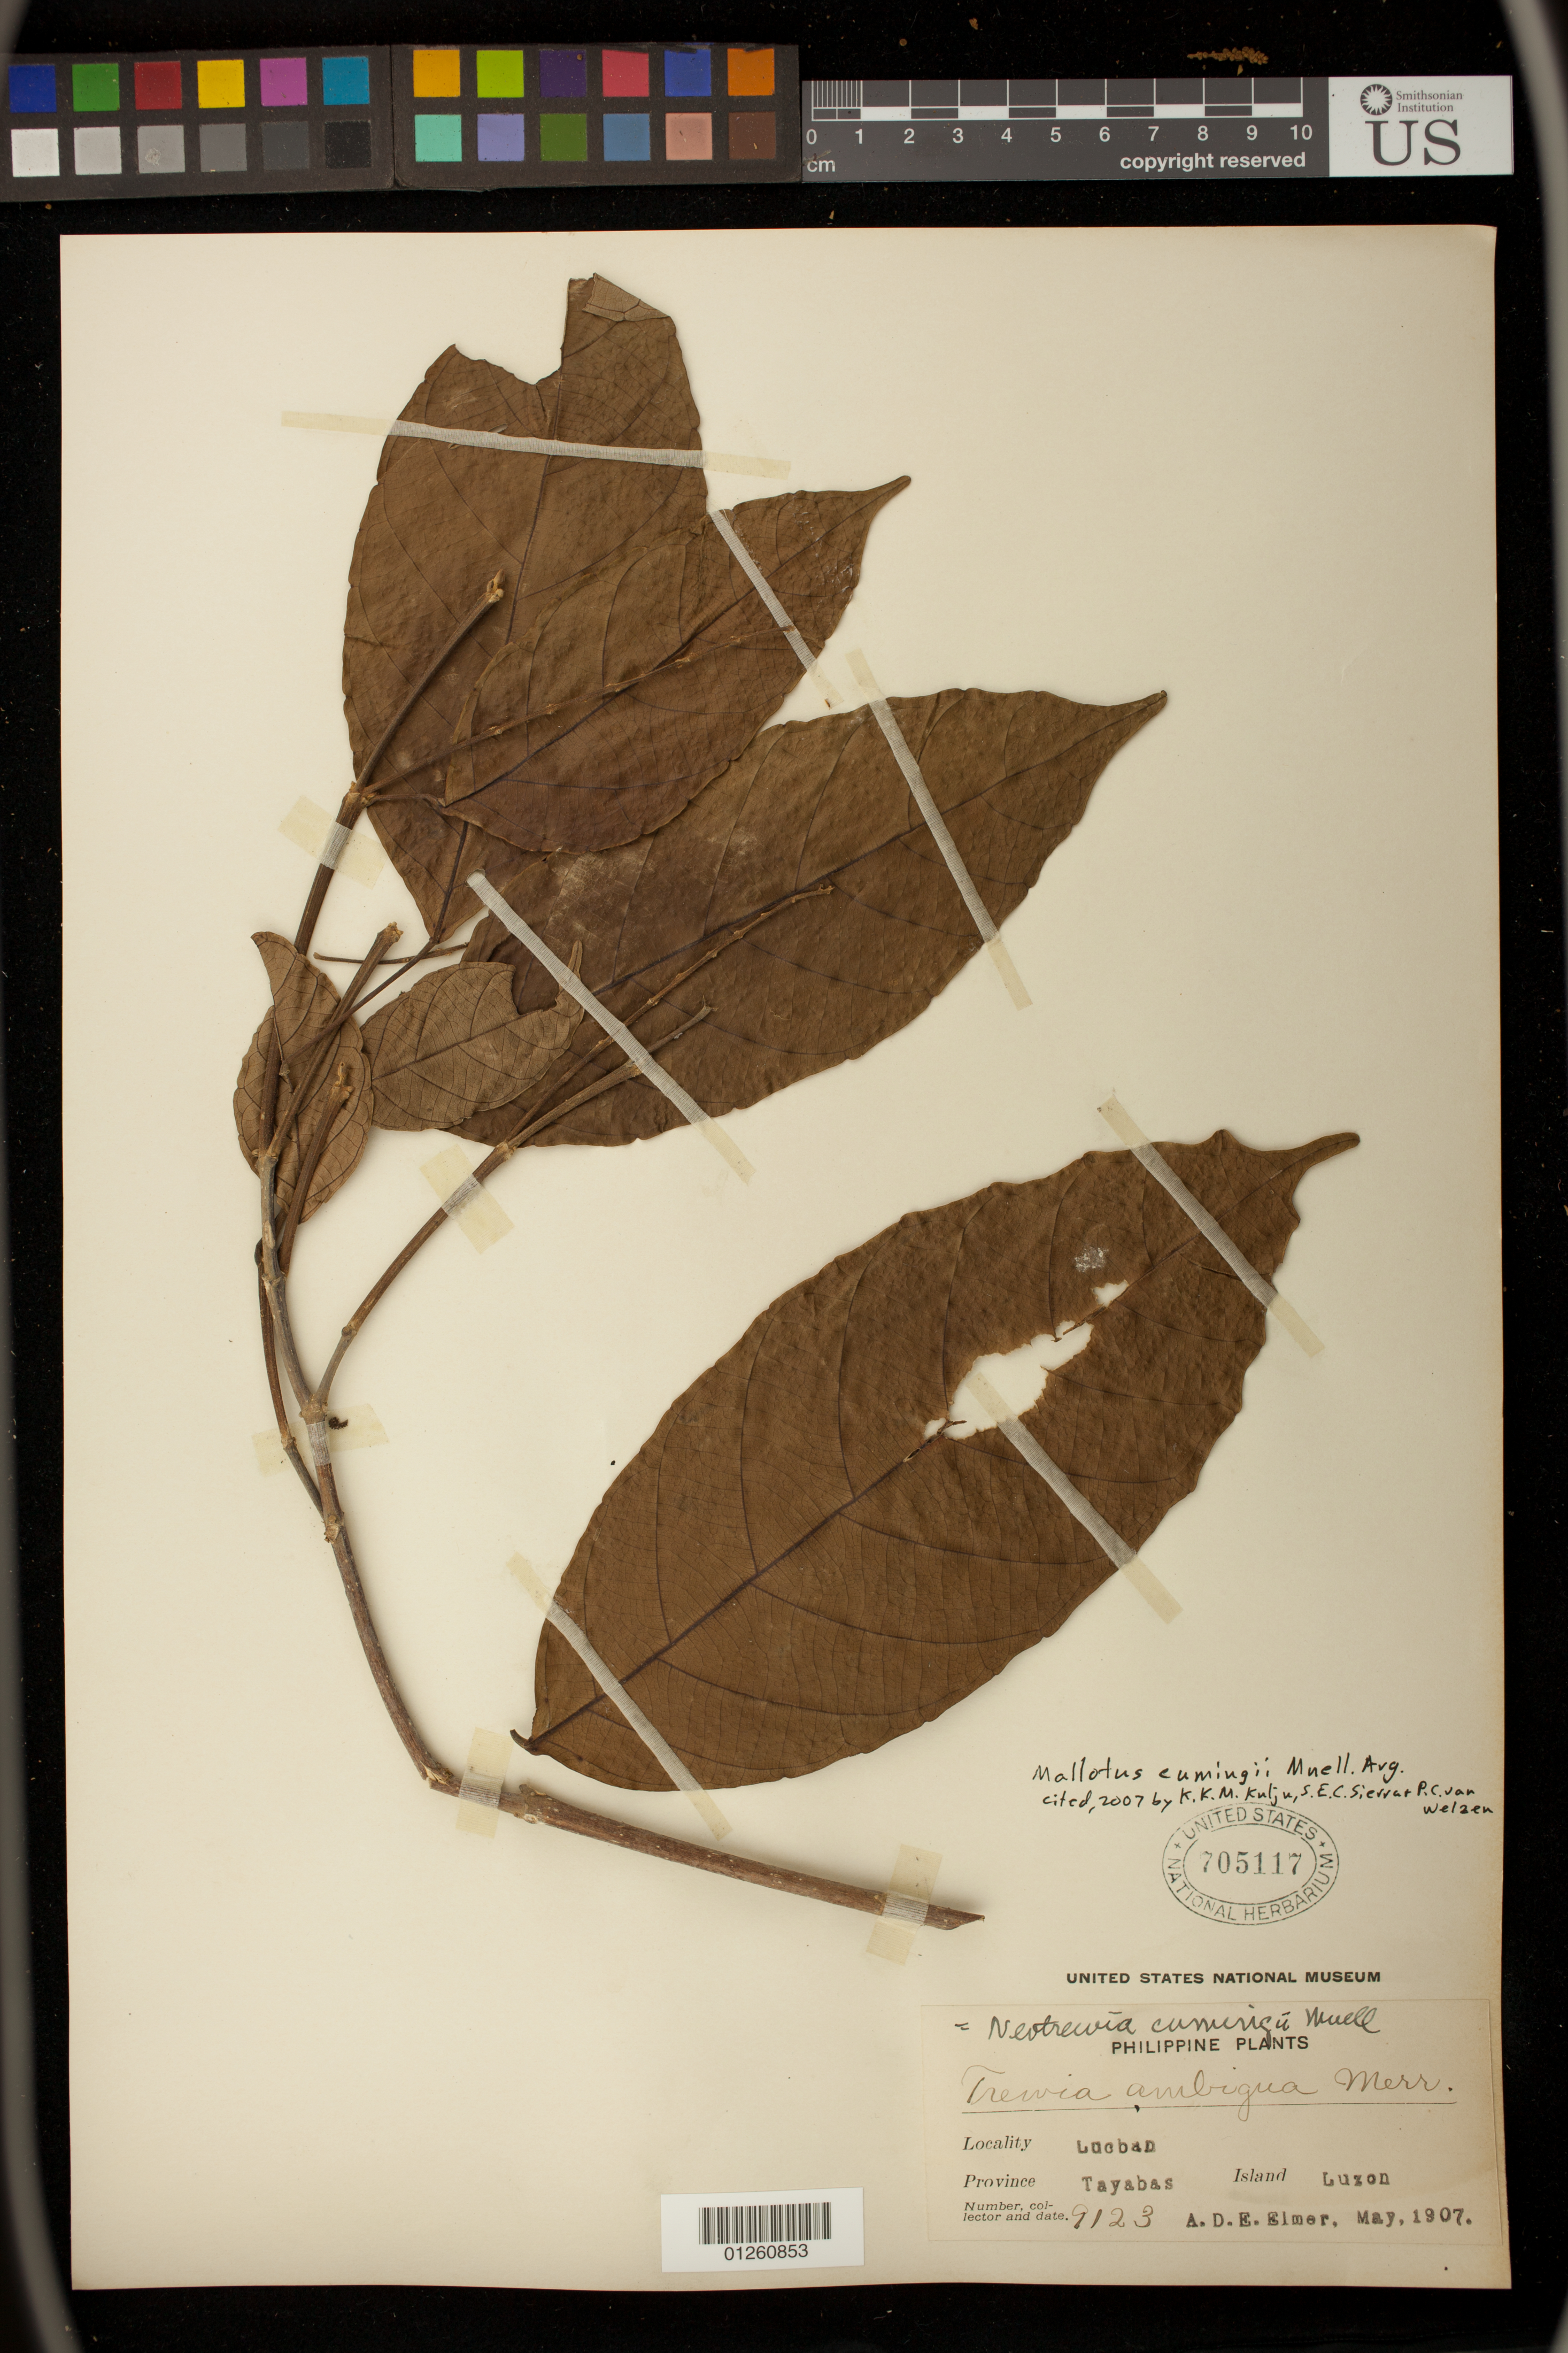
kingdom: Plantae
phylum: Tracheophyta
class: Magnoliopsida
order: Malpighiales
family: Euphorbiaceae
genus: Mallotus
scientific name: Mallotus cumingii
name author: Müll. Arg.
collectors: A. D. E. Elmer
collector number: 9123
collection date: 1907-05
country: Philippines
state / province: Calabarzon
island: Luzon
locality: Lucban, Tayabas, Luzon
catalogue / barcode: US 705117